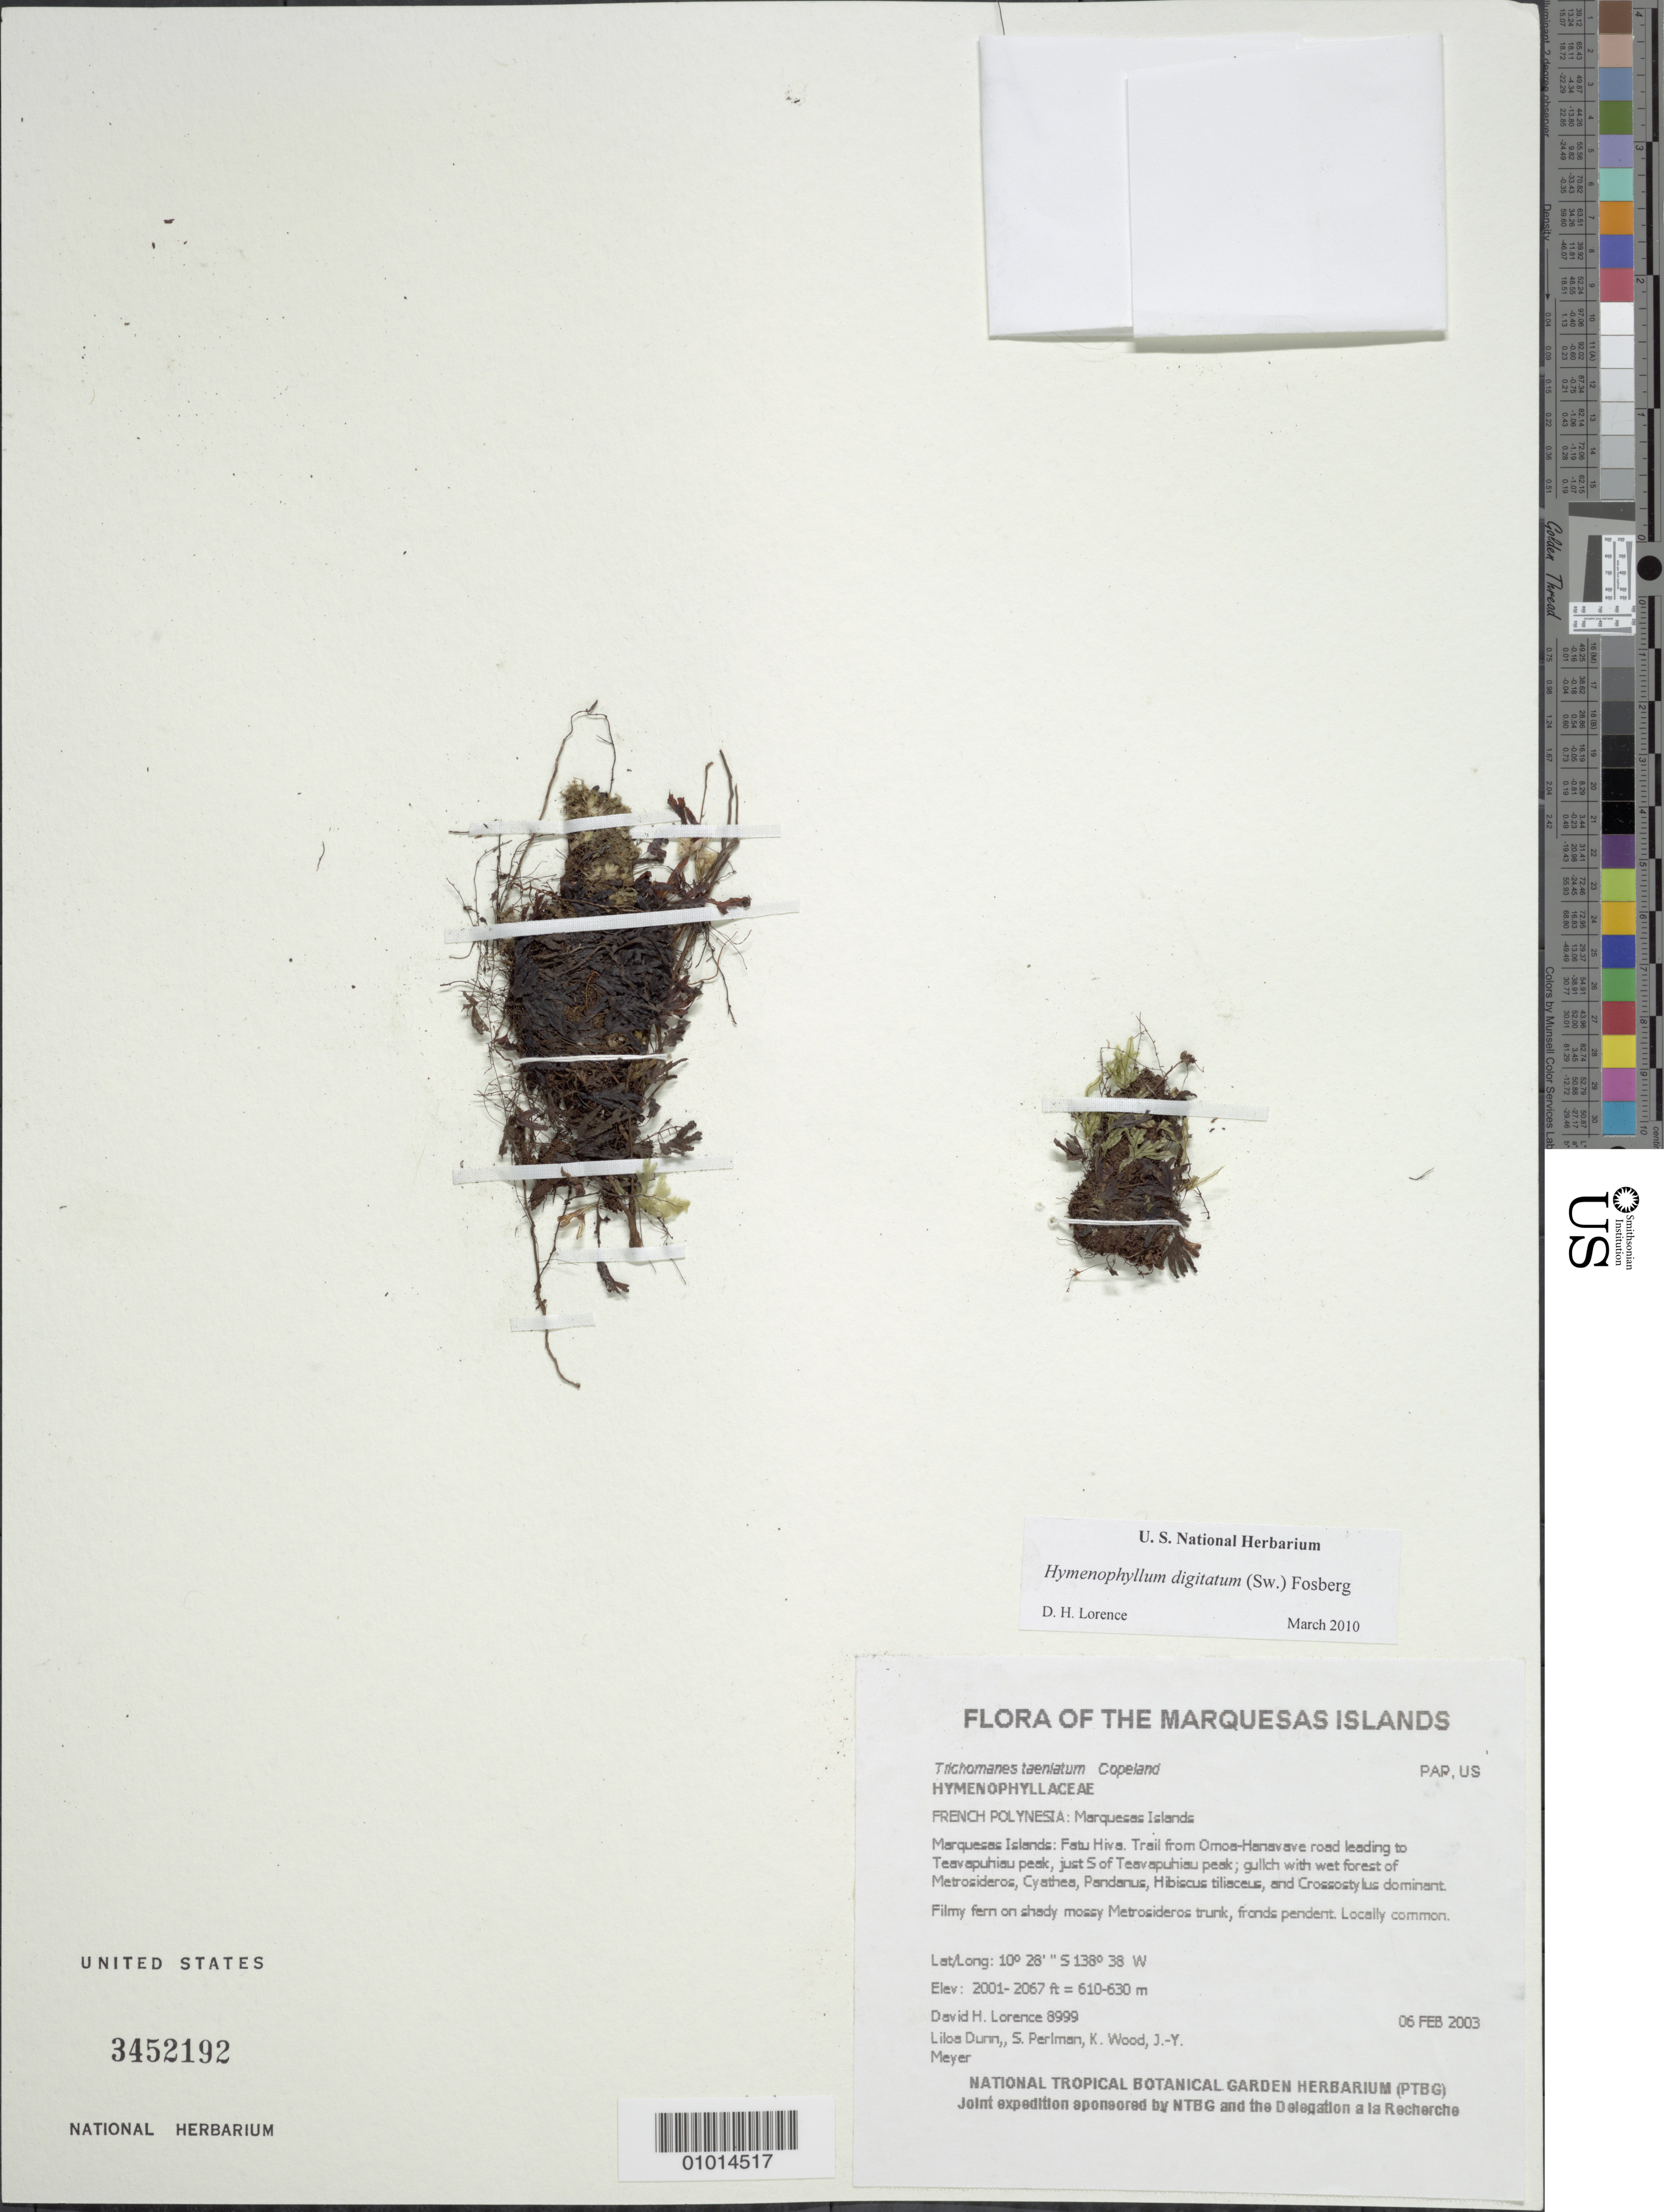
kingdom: Plantae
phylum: Tracheophyta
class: Polypodiopsida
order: Hymenophyllales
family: Hymenophyllaceae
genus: Hymenophyllum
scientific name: Hymenophyllum digitatum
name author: (Sw.) Fosberg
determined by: Lorence, David H., (PTBG), National Tropical Botanical Garden (UNITED STATES)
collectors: D. Lorence, L. Dunn, S. P. Perlman, K. R. Wood & J.-Y. Meyer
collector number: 8999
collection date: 2003-02-06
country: French Polynesia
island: Fatu Hiva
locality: Trail from Omoa-Hanavave road leading to Teavapuhiau peak, just S of Teavapuhiau peak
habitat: Gulch with wet forest of Metrosideros, Cyathea, Pandanus, Hibiscus tiliaceus, and Crossostylus dominant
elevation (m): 610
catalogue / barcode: US 3452192